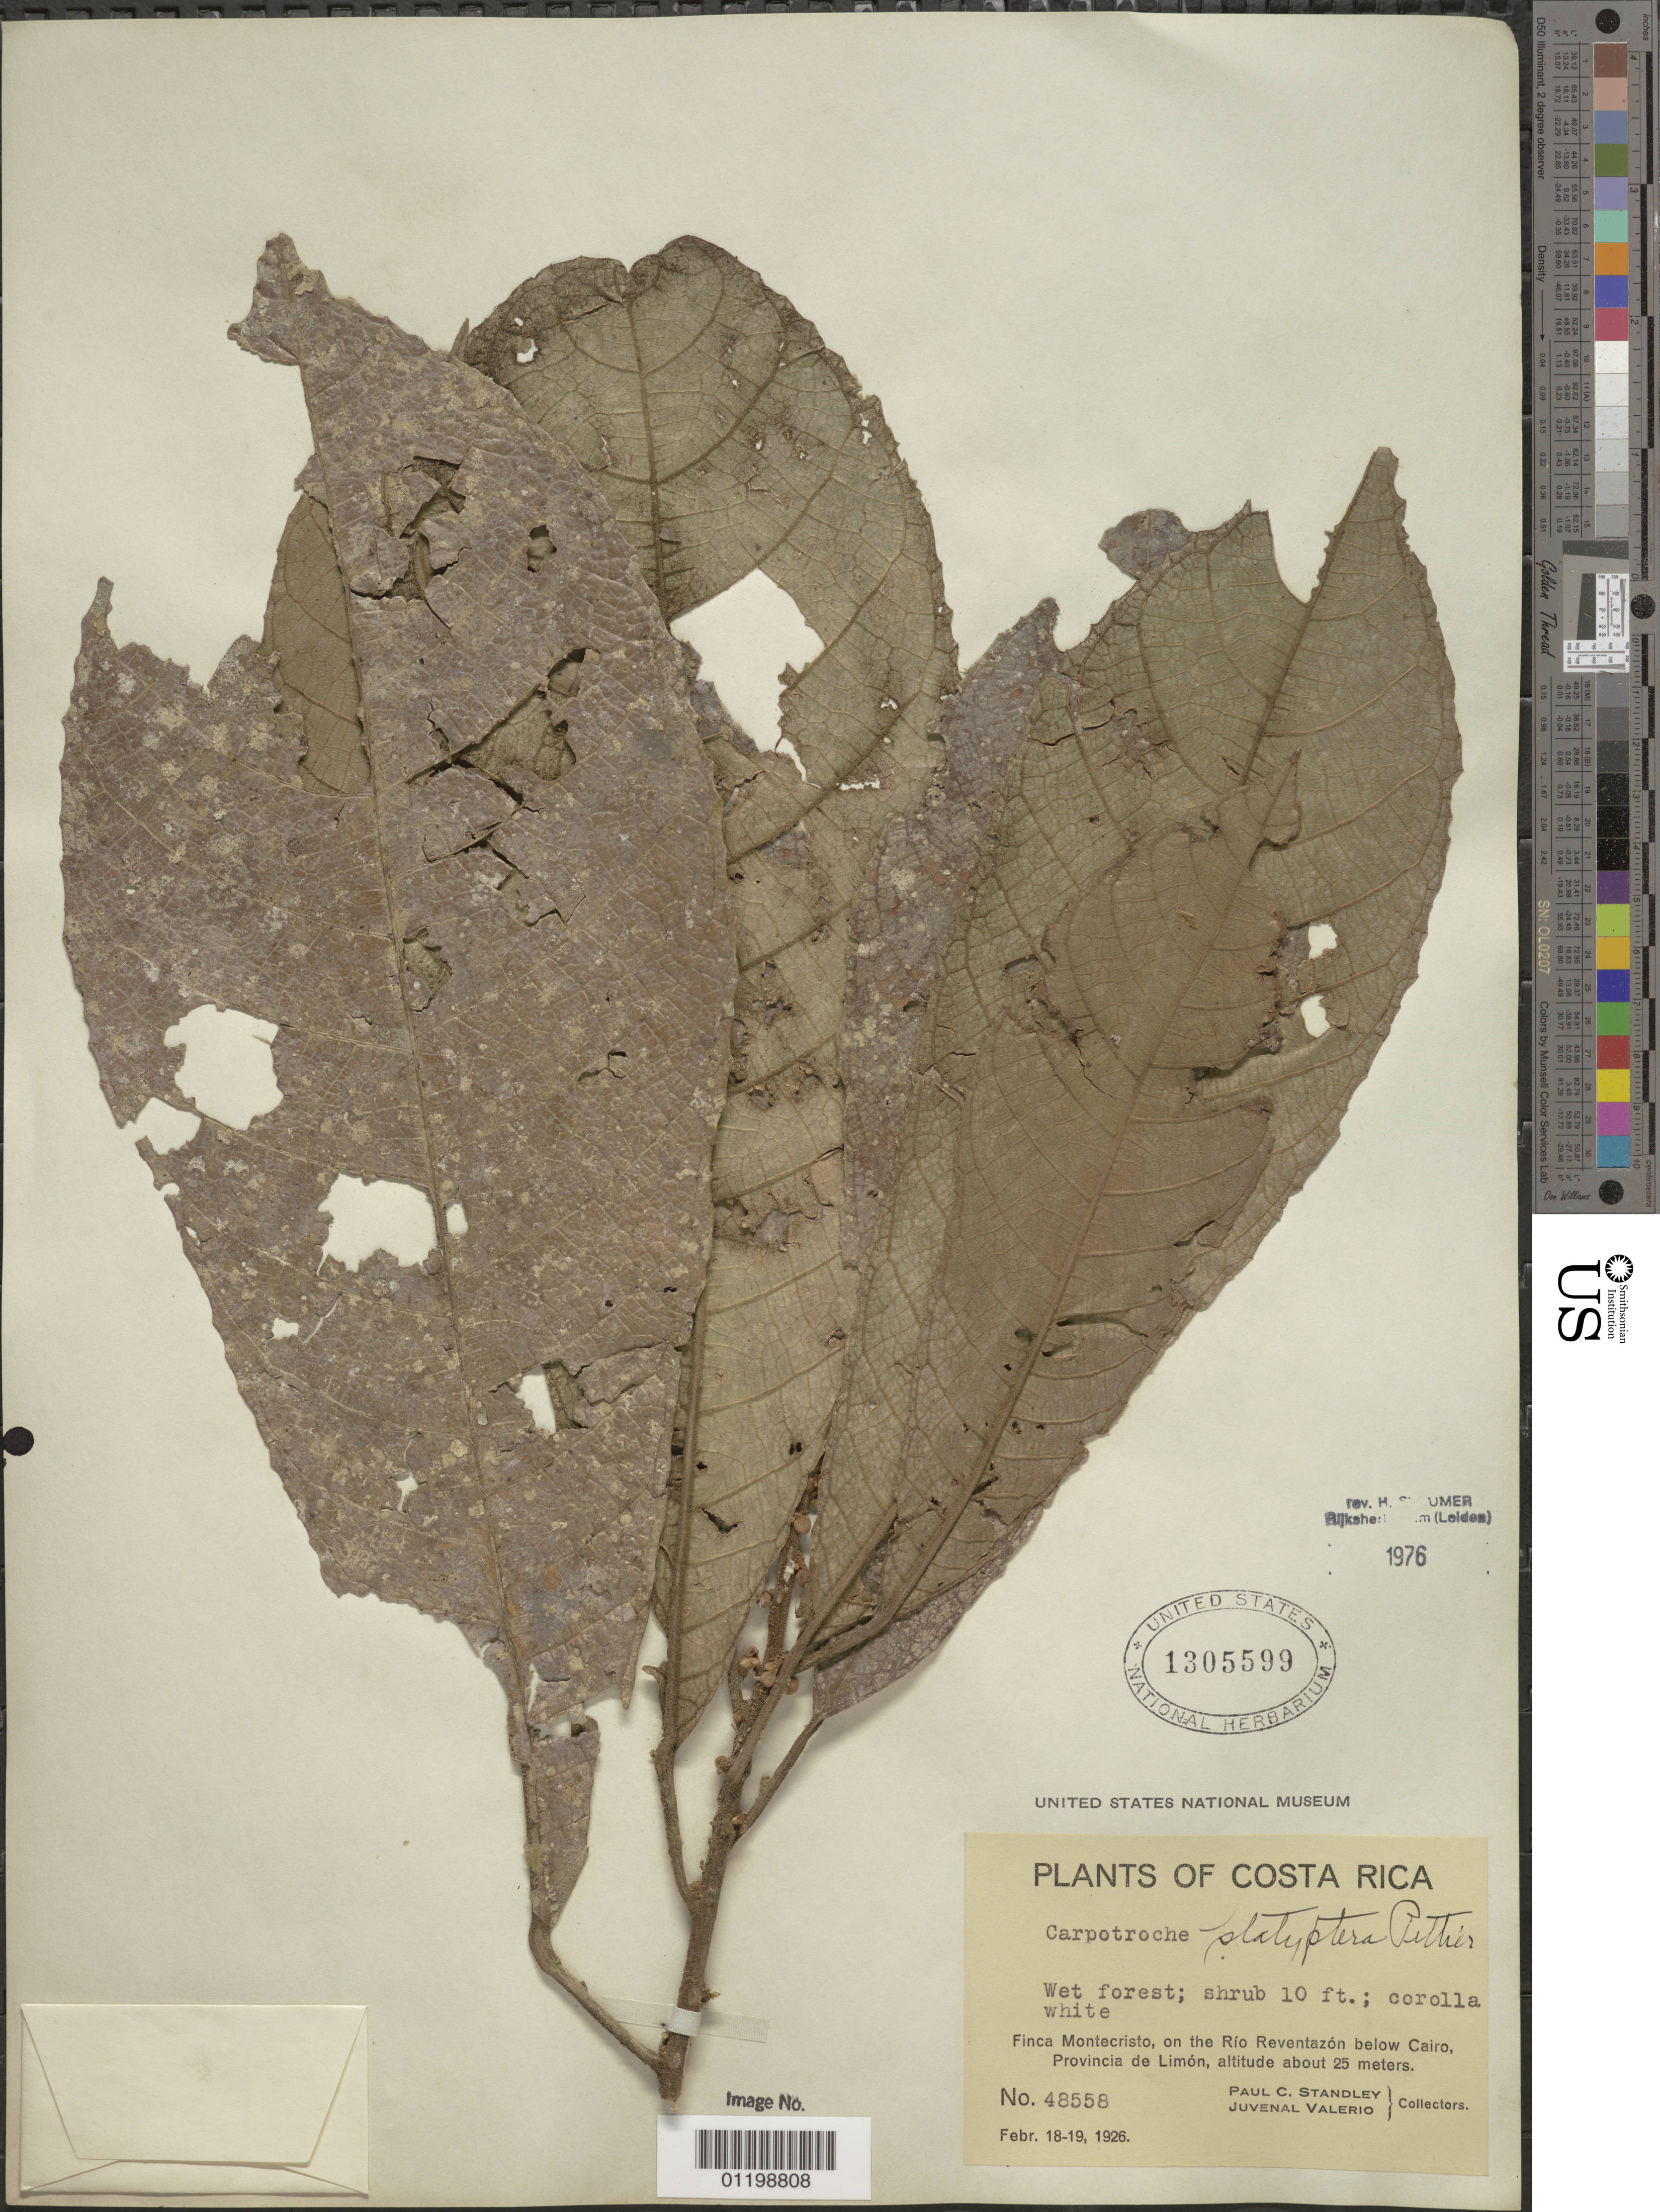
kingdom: Plantae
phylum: Tracheophyta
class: Magnoliopsida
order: Malpighiales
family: Achariaceae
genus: Carpotroche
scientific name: Carpotroche platyptera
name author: Pittier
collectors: P. C. Standley & J. Valerio R.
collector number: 48558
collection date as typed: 18 Feb 1926 to 19 Feb 1926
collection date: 1926-02-18/1926-02-19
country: Costa Rica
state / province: Limón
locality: Finca Montecristo, on the Río Reventazón below Cairo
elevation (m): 25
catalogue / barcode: US 1305599